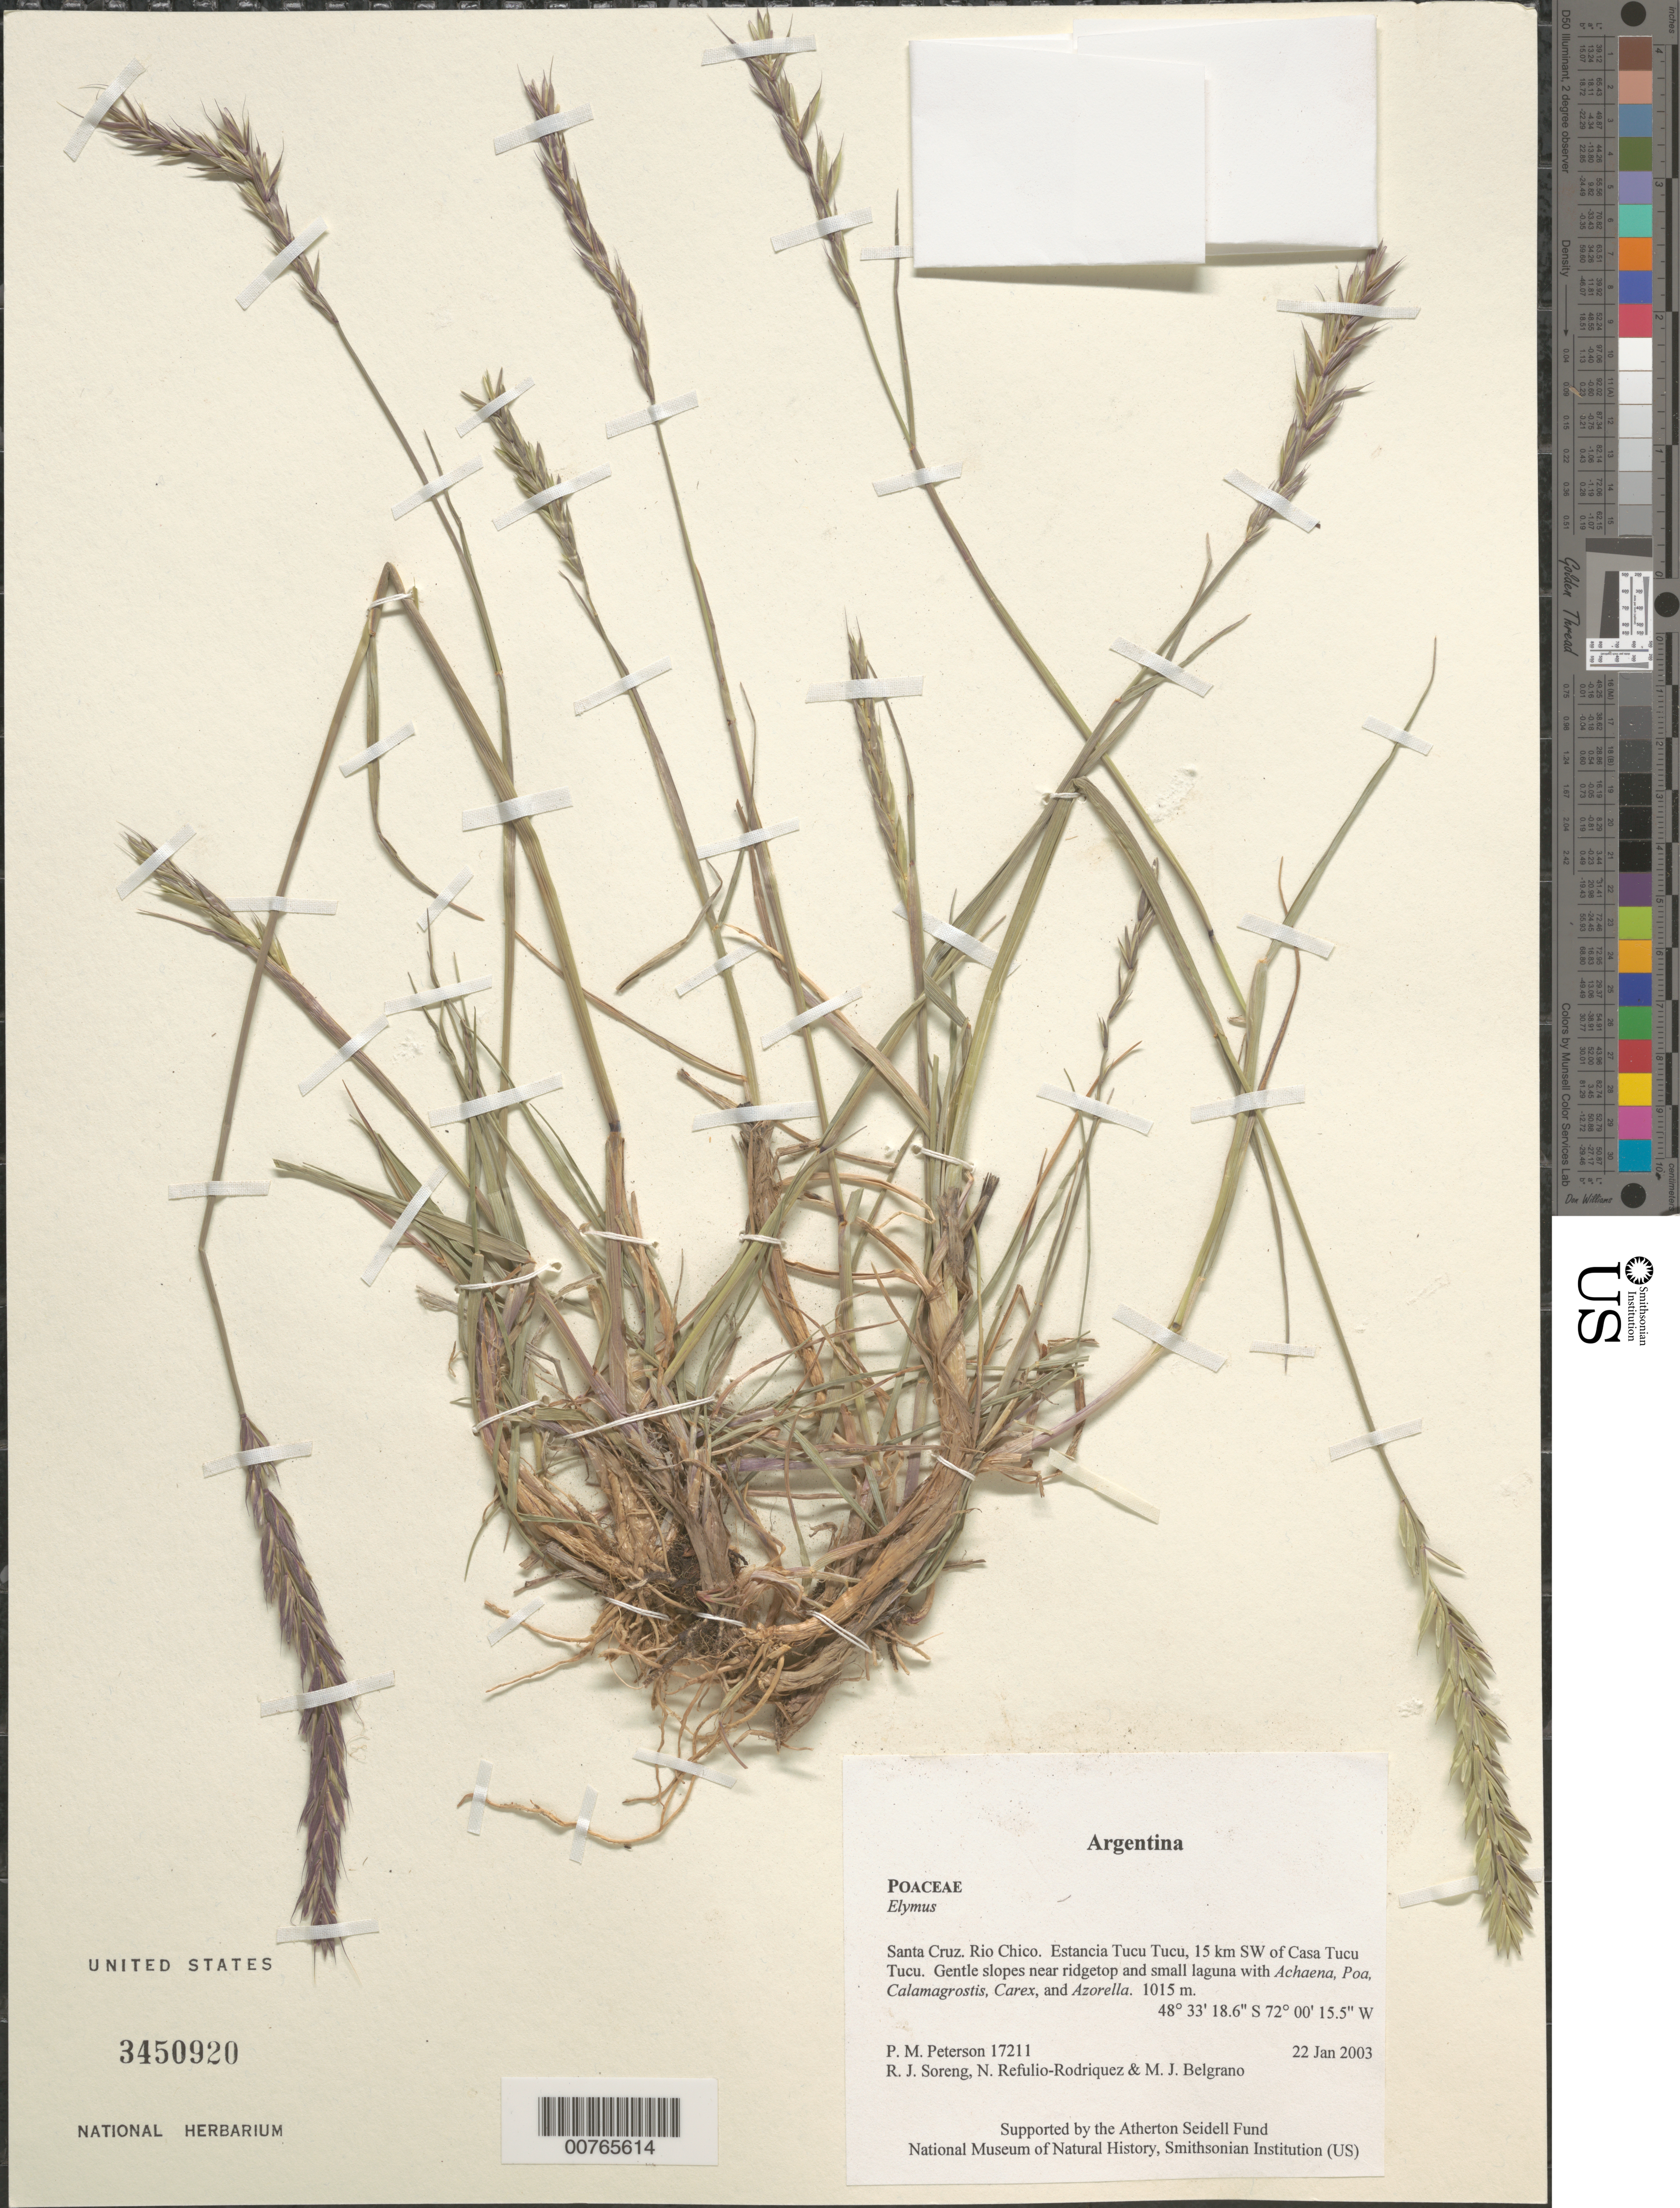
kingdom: Plantae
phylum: Tracheophyta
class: Liliopsida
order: Poales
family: Poaceae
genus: Elymus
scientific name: Elymus sp.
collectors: P. M. Peterson, R. J. Soreng, N. Refulio-Rodríguez & M. Belgrano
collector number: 17211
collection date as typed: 22 Jan 2003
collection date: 2003-01-22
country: Argentina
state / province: Santa Cruz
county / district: Rio Chico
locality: Estancia Tucu Tucu, 15 km SW of Casa Tucu Tucu. Gentle slopes near ridgetop and small laguna with Achaena, Poa, Calamagrostis, Carex, and Azorella.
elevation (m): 1015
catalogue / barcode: US 3450920